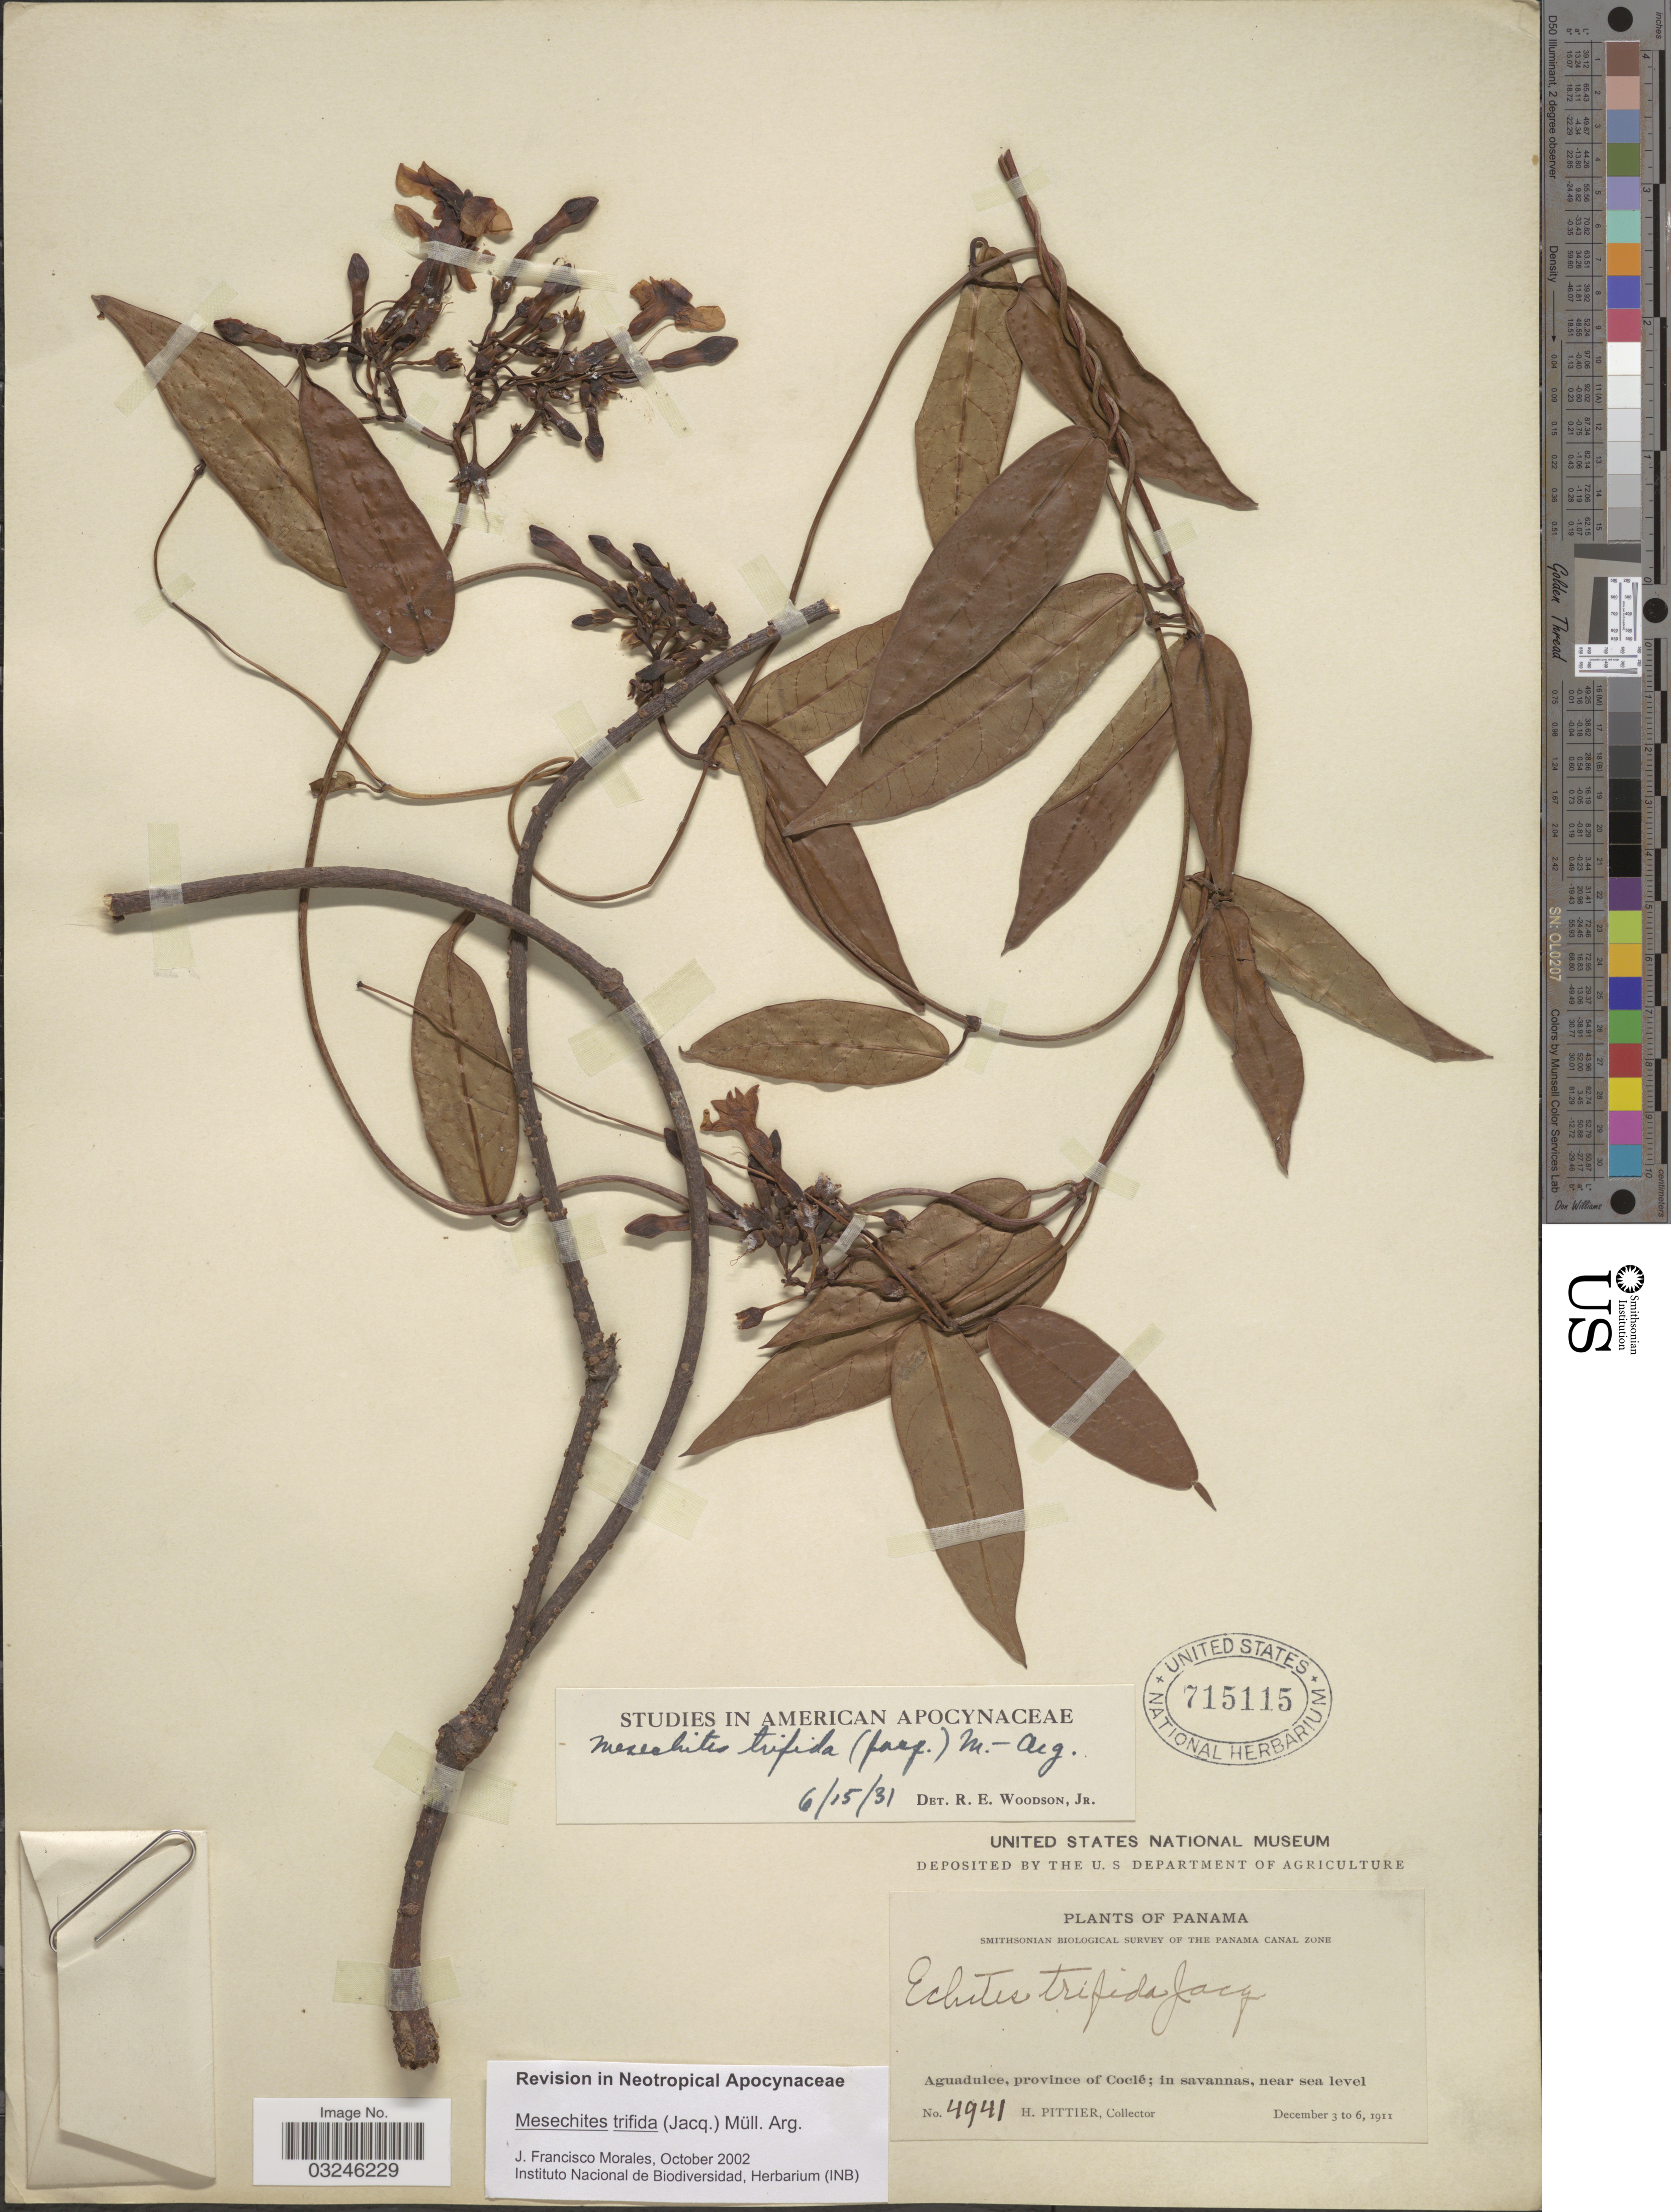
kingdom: Plantae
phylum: Tracheophyta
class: Magnoliopsida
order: Gentianales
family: Apocynaceae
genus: Mesechites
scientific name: Mesechites trifidus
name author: (Jacq.) Müll. Arg.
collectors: H. F. Pittier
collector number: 4941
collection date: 1911-12-03/1911-12-06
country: Panama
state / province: Coclé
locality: Aguadulce, province of Coclé.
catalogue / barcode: US 715115